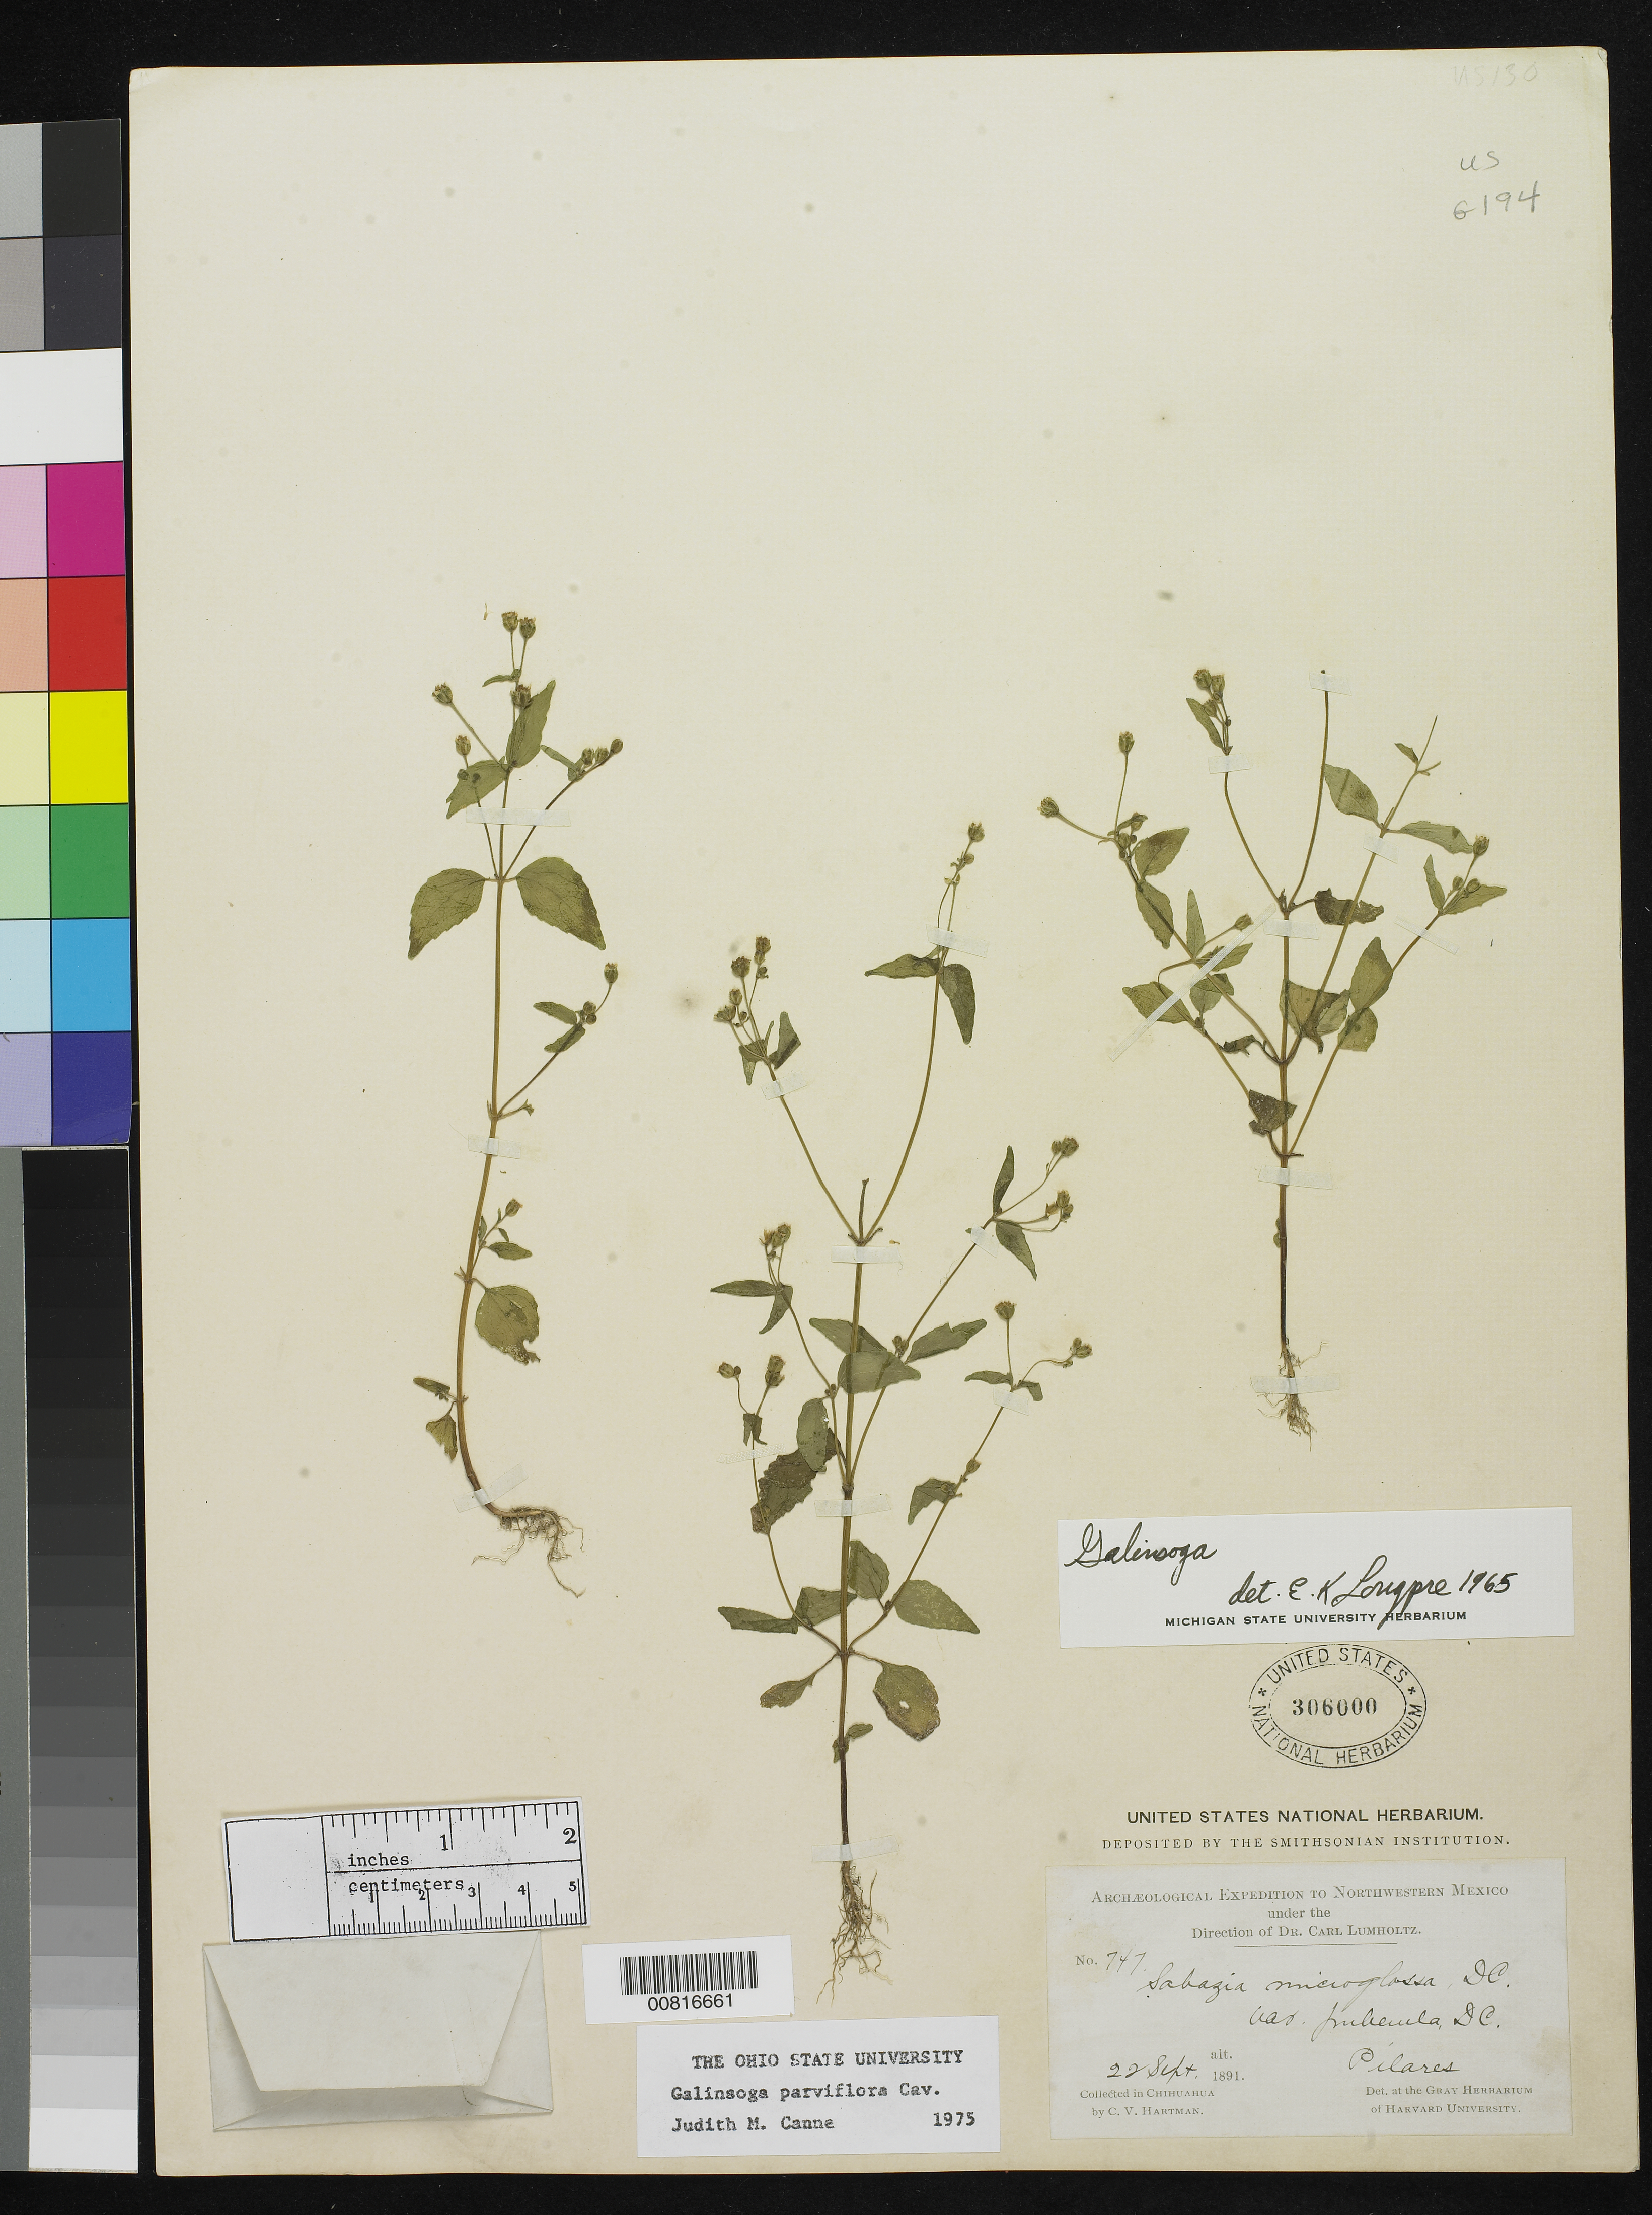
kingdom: Plantae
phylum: Tracheophyta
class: Magnoliopsida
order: Asterales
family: Asteraceae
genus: Galinsoga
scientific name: Galinsoga parviflora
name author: Cav.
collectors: C. V. Hartman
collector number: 747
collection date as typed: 22 Sep 1891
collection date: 1891-09-22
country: Mexico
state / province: Chihuahua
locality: Pilares, Chihuahua.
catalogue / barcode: US 306000